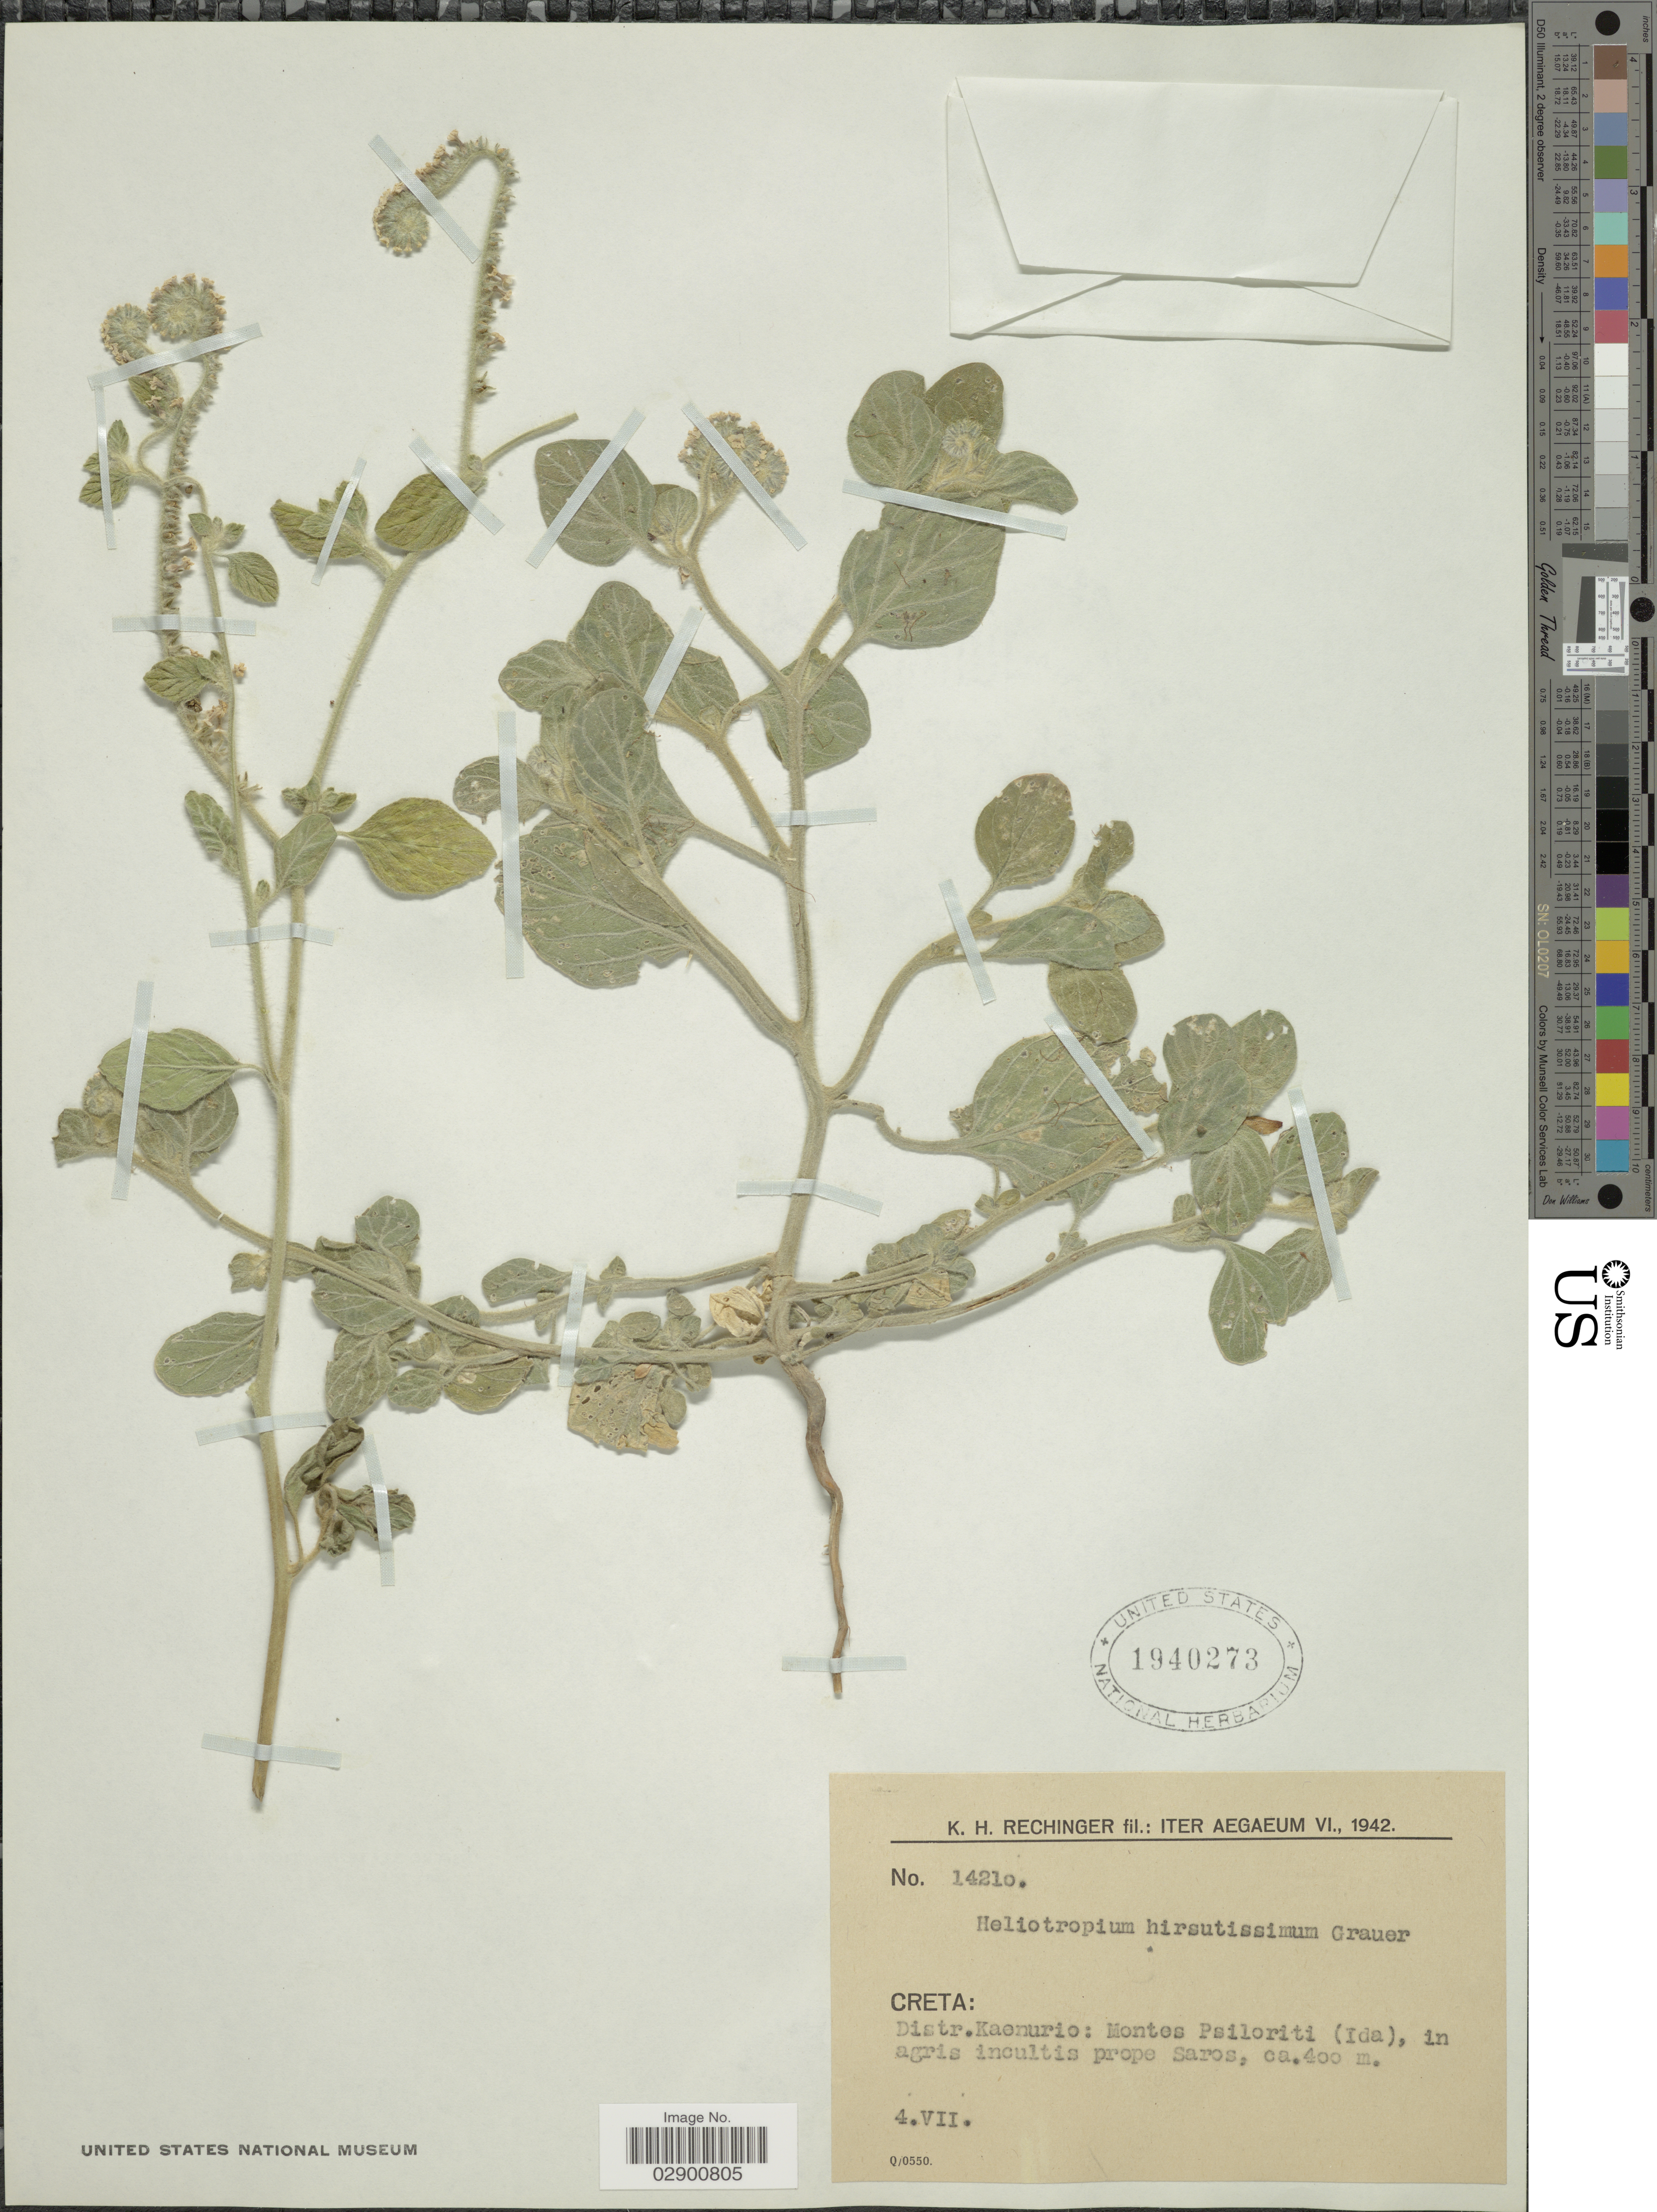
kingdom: Plantae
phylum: Tracheophyta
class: Magnoliopsida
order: Boraginales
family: Heliotropiaceae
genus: Heliotropium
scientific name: Heliotropium hirsutissimum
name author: Grauer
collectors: K. H. Rechinger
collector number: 14210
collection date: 1942-07-04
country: Greece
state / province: Crete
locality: Creta:Distr. Kaenurio: Montes Psiloriti (Ida), in agris incultis prope Saros.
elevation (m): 400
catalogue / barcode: US 1940273